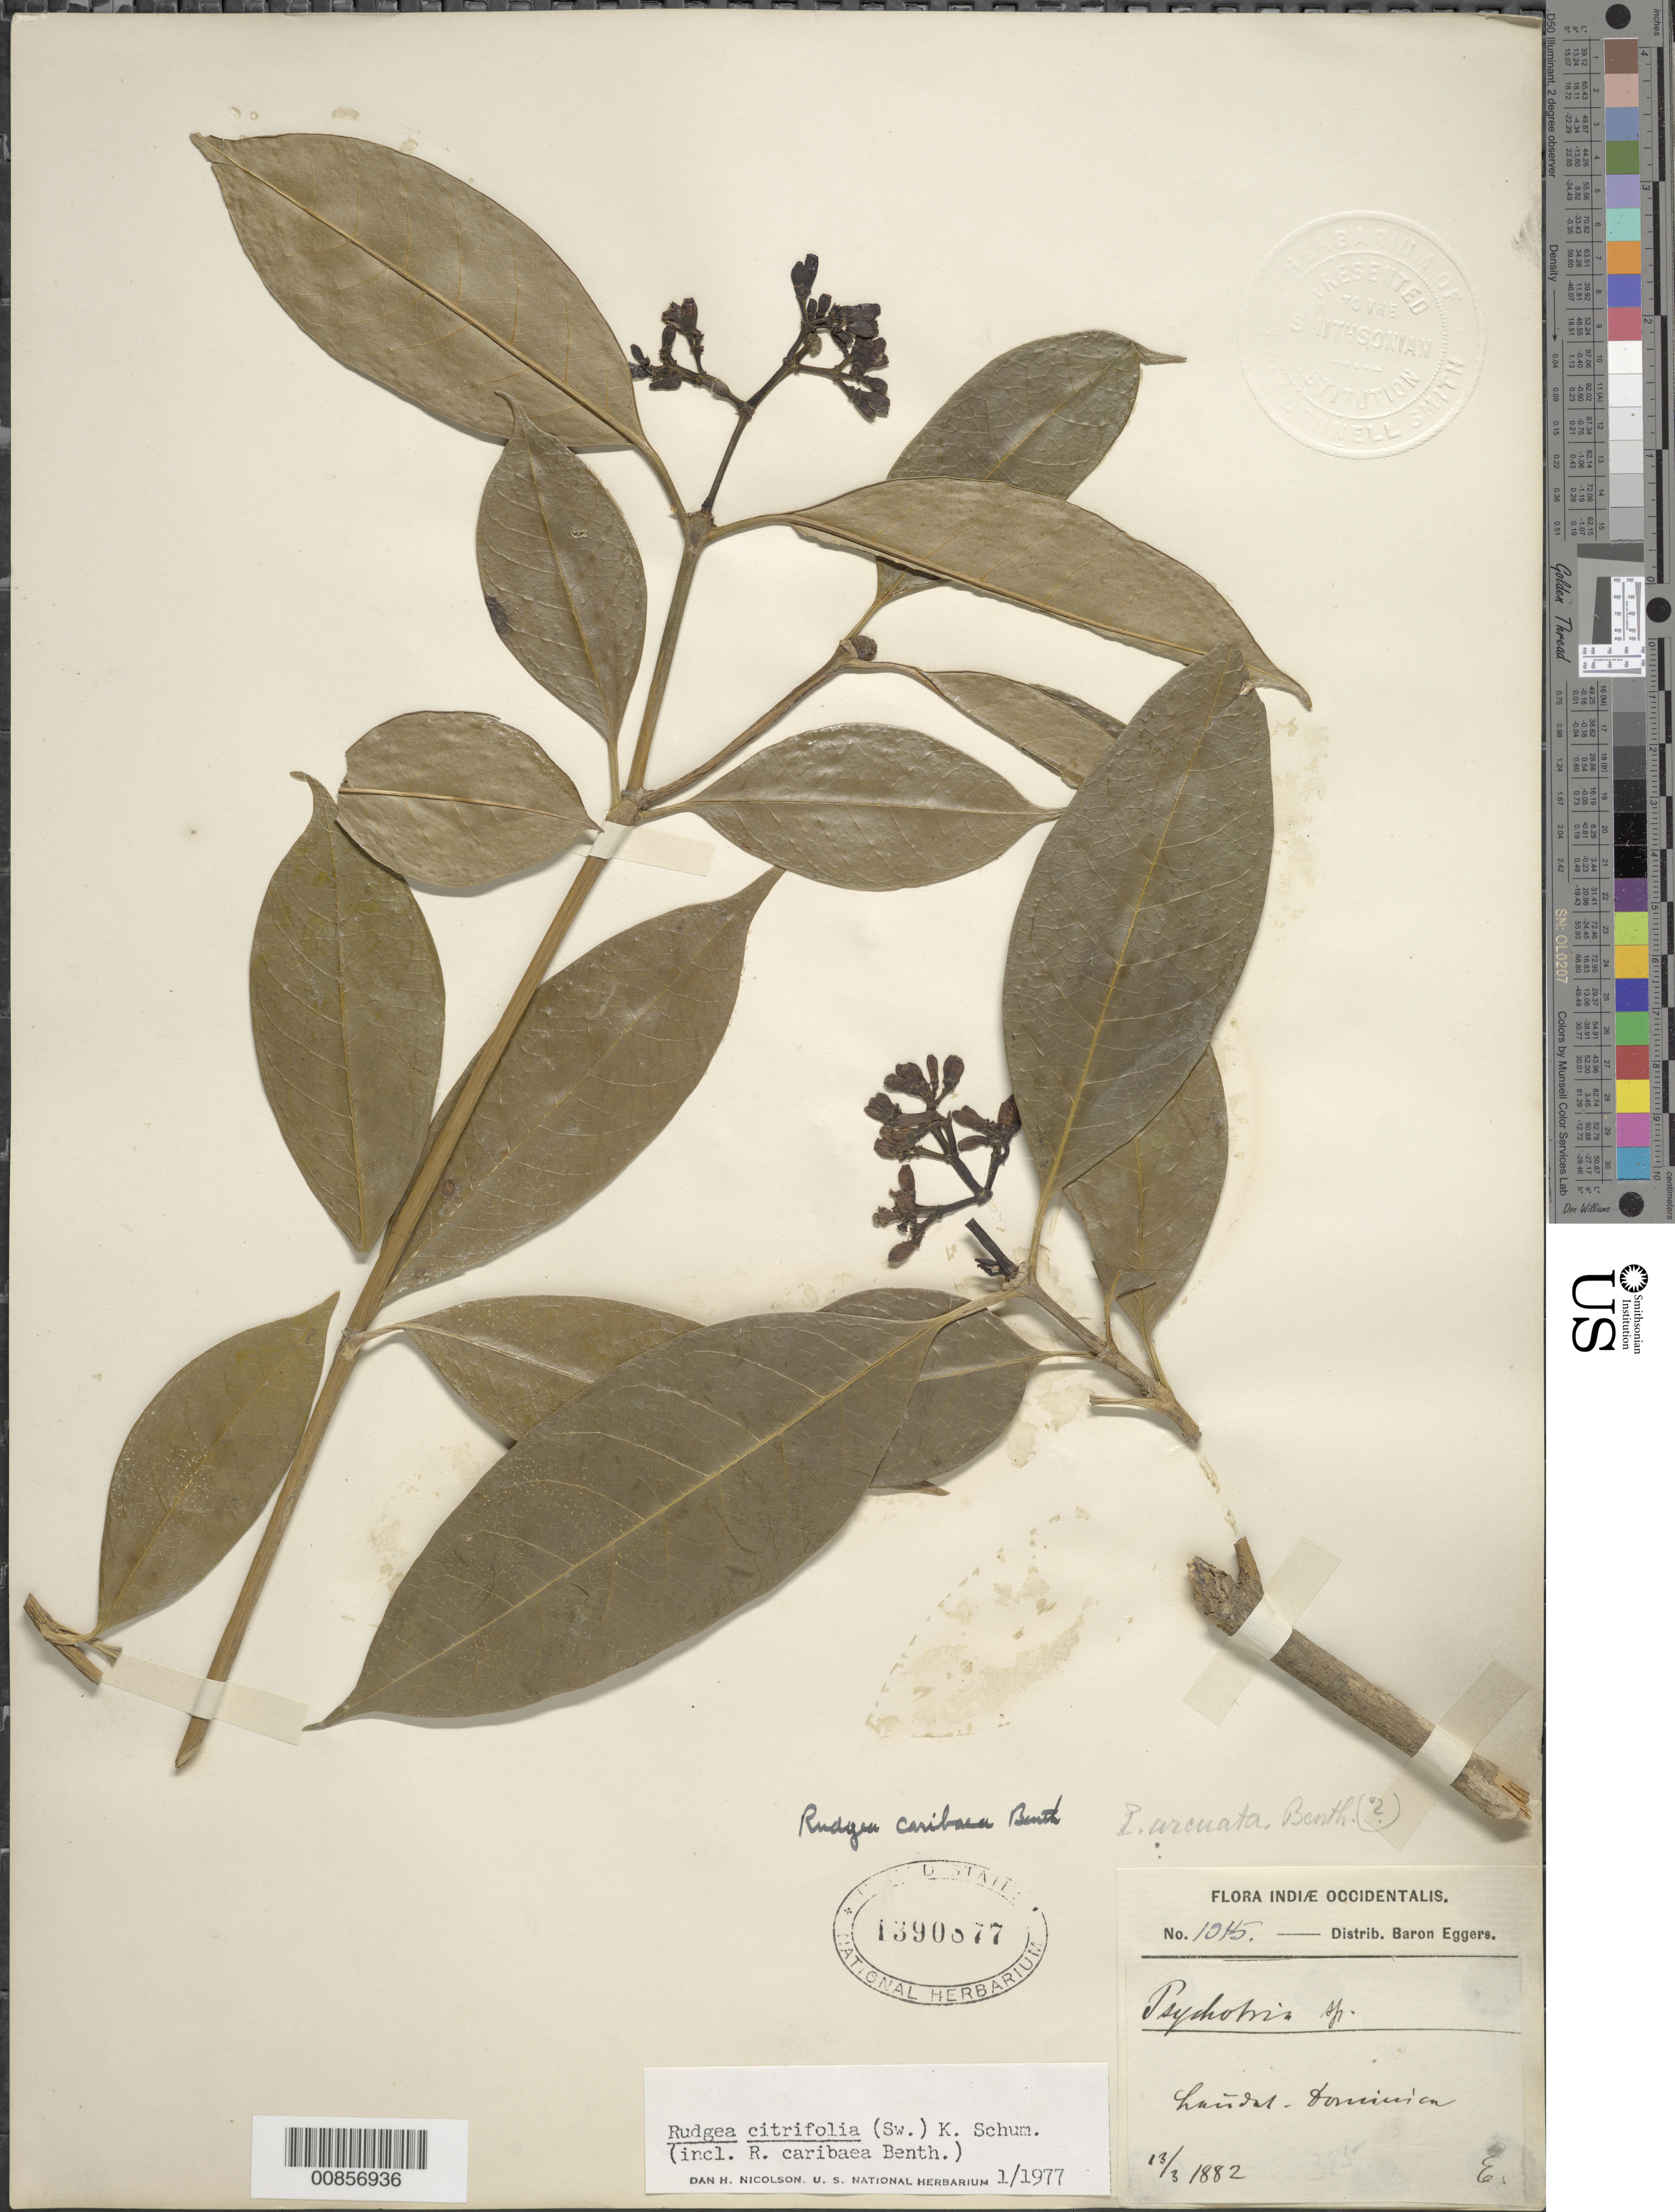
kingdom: Plantae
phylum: Tracheophyta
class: Magnoliopsida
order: Gentianales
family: Rubiaceae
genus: Rudgea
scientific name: Rudgea citrifolia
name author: (Sw.) K. Schum.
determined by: Nicolson, Dan H.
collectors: H. F. A. von Eggers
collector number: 1015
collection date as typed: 13 Mar 1882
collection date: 1882-03-13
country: Dominica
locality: Laisdal (sp?)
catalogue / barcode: US 1390877